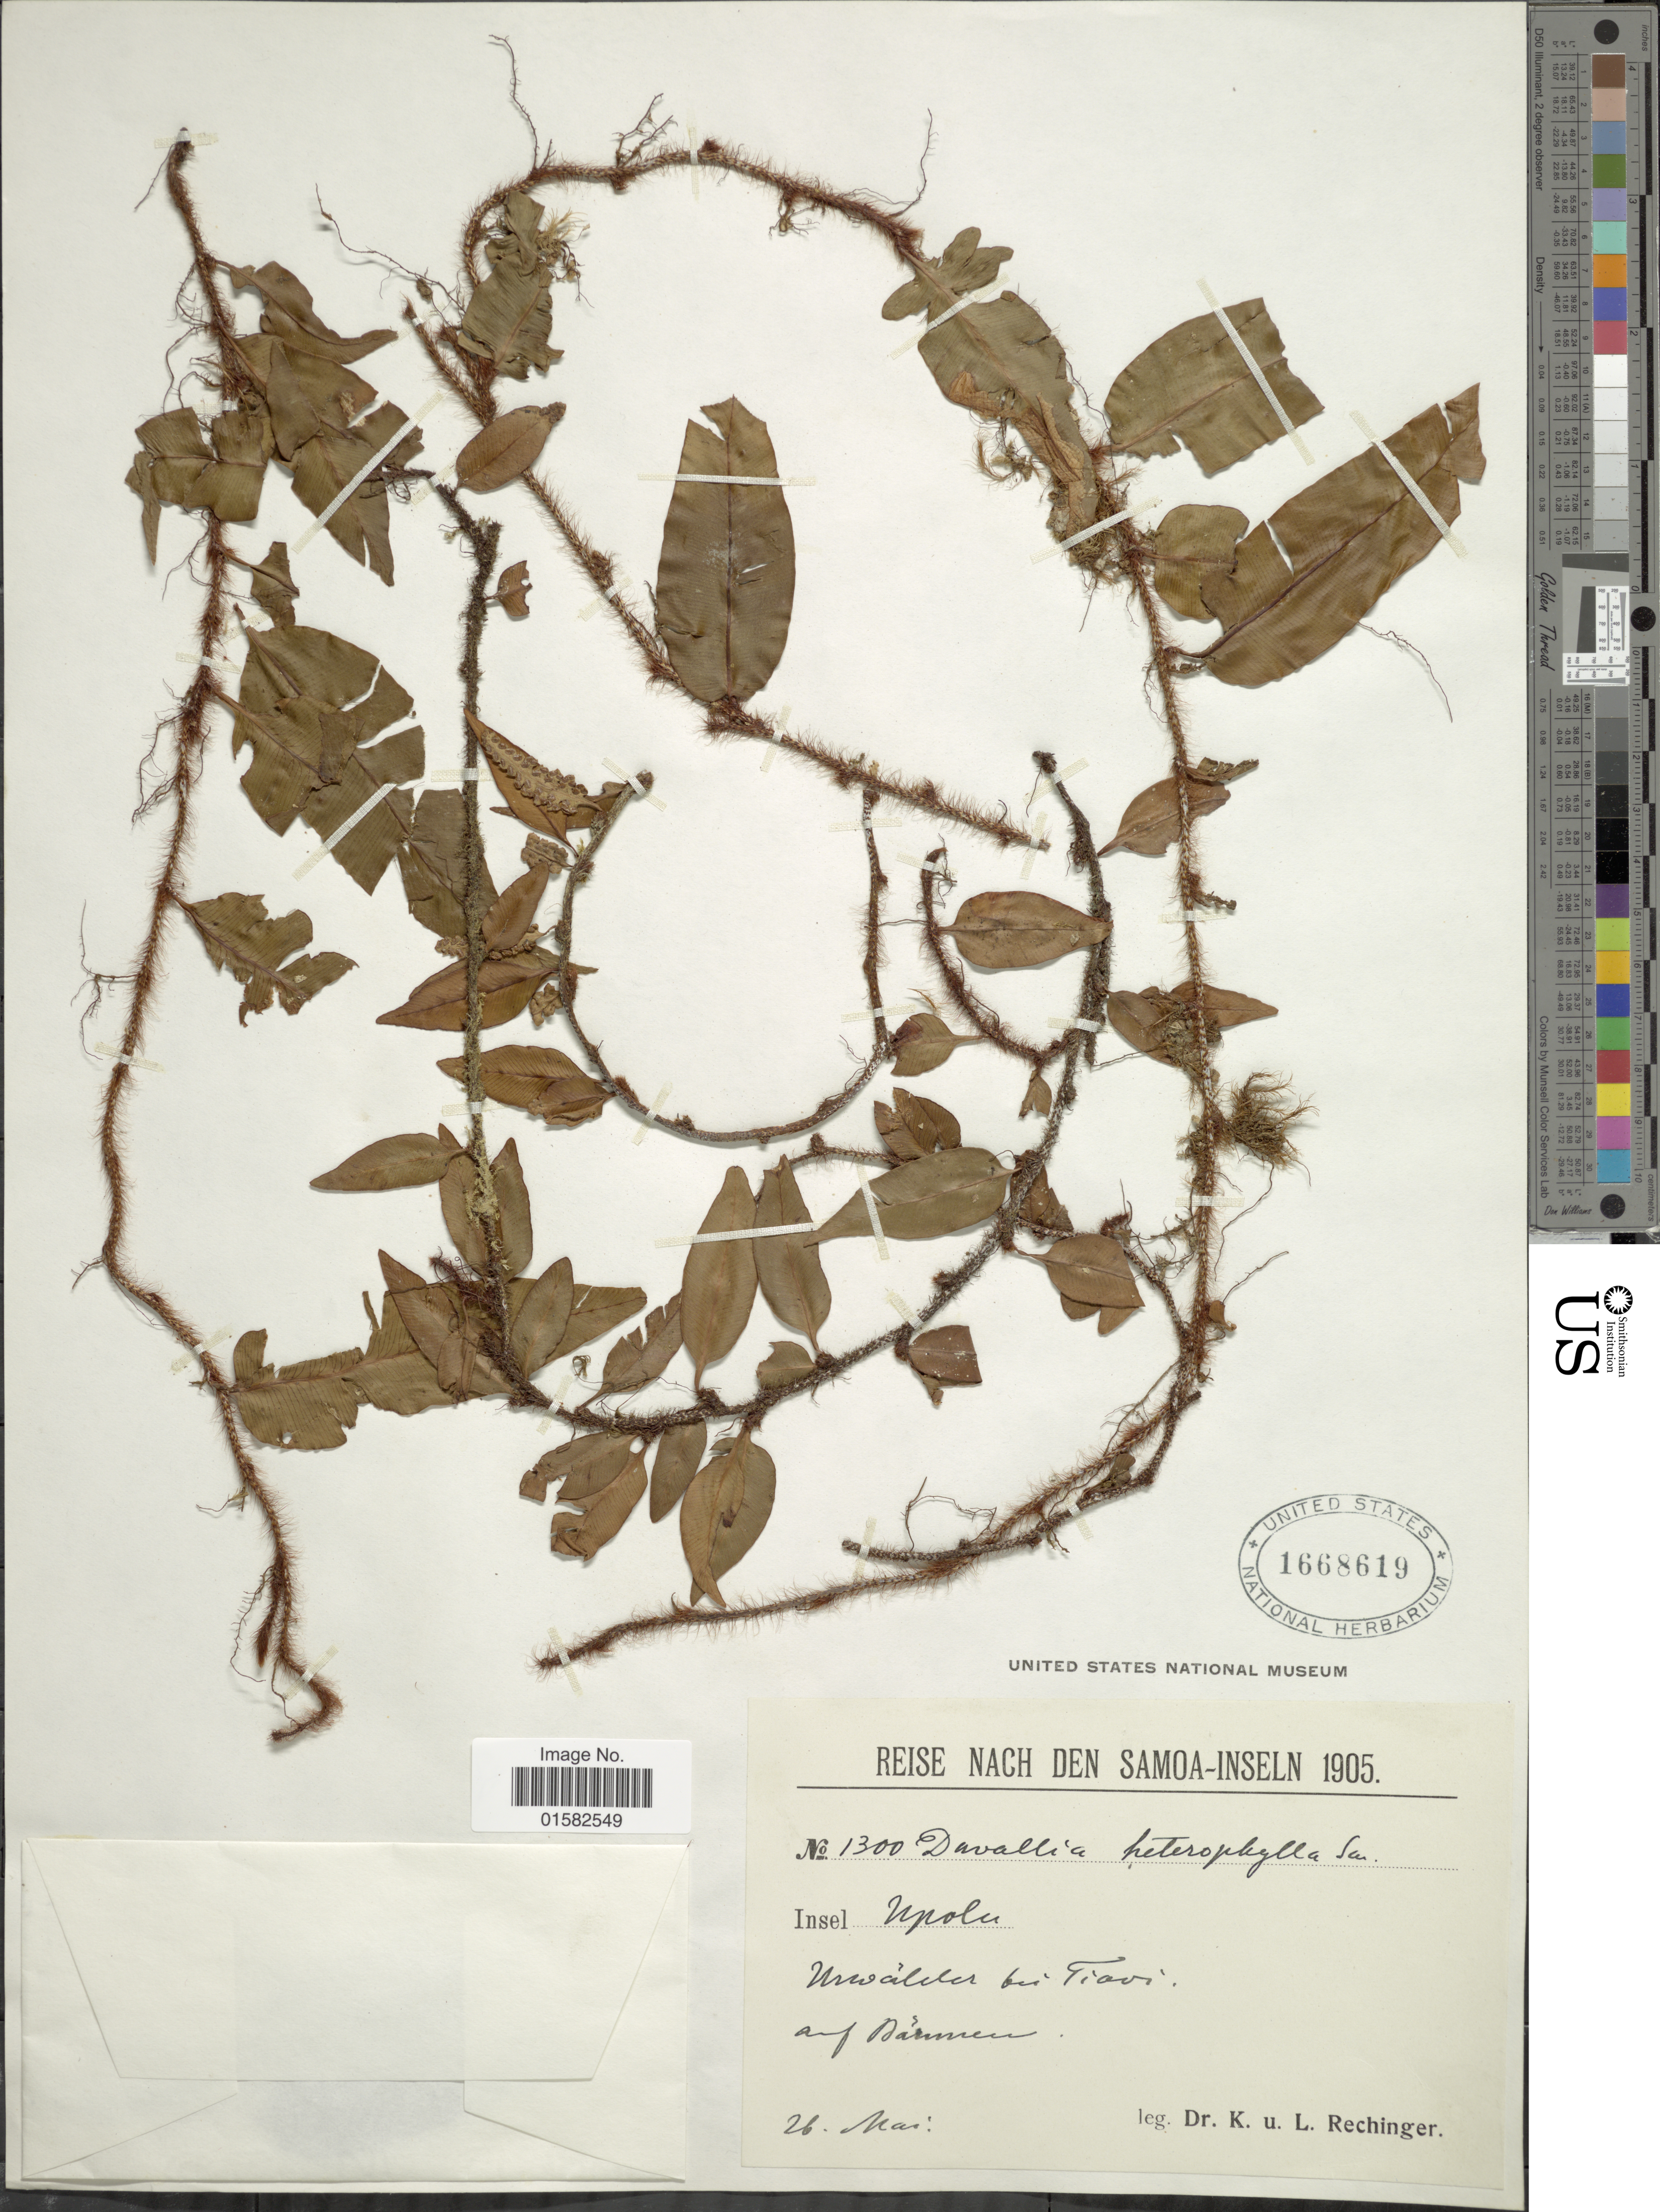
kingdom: Plantae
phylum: Tracheophyta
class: Polypodiopsida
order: Polypodiales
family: Davalliaceae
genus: Humata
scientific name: Humata heterophylla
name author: (Sm.) Desv.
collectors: K. Rechinger & L. Rechinger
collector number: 1300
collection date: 1905-05-26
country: Samoa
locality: Upolu, Urwalder bei Tiavi auf Darmen [interpreted]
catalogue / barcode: US 1668619